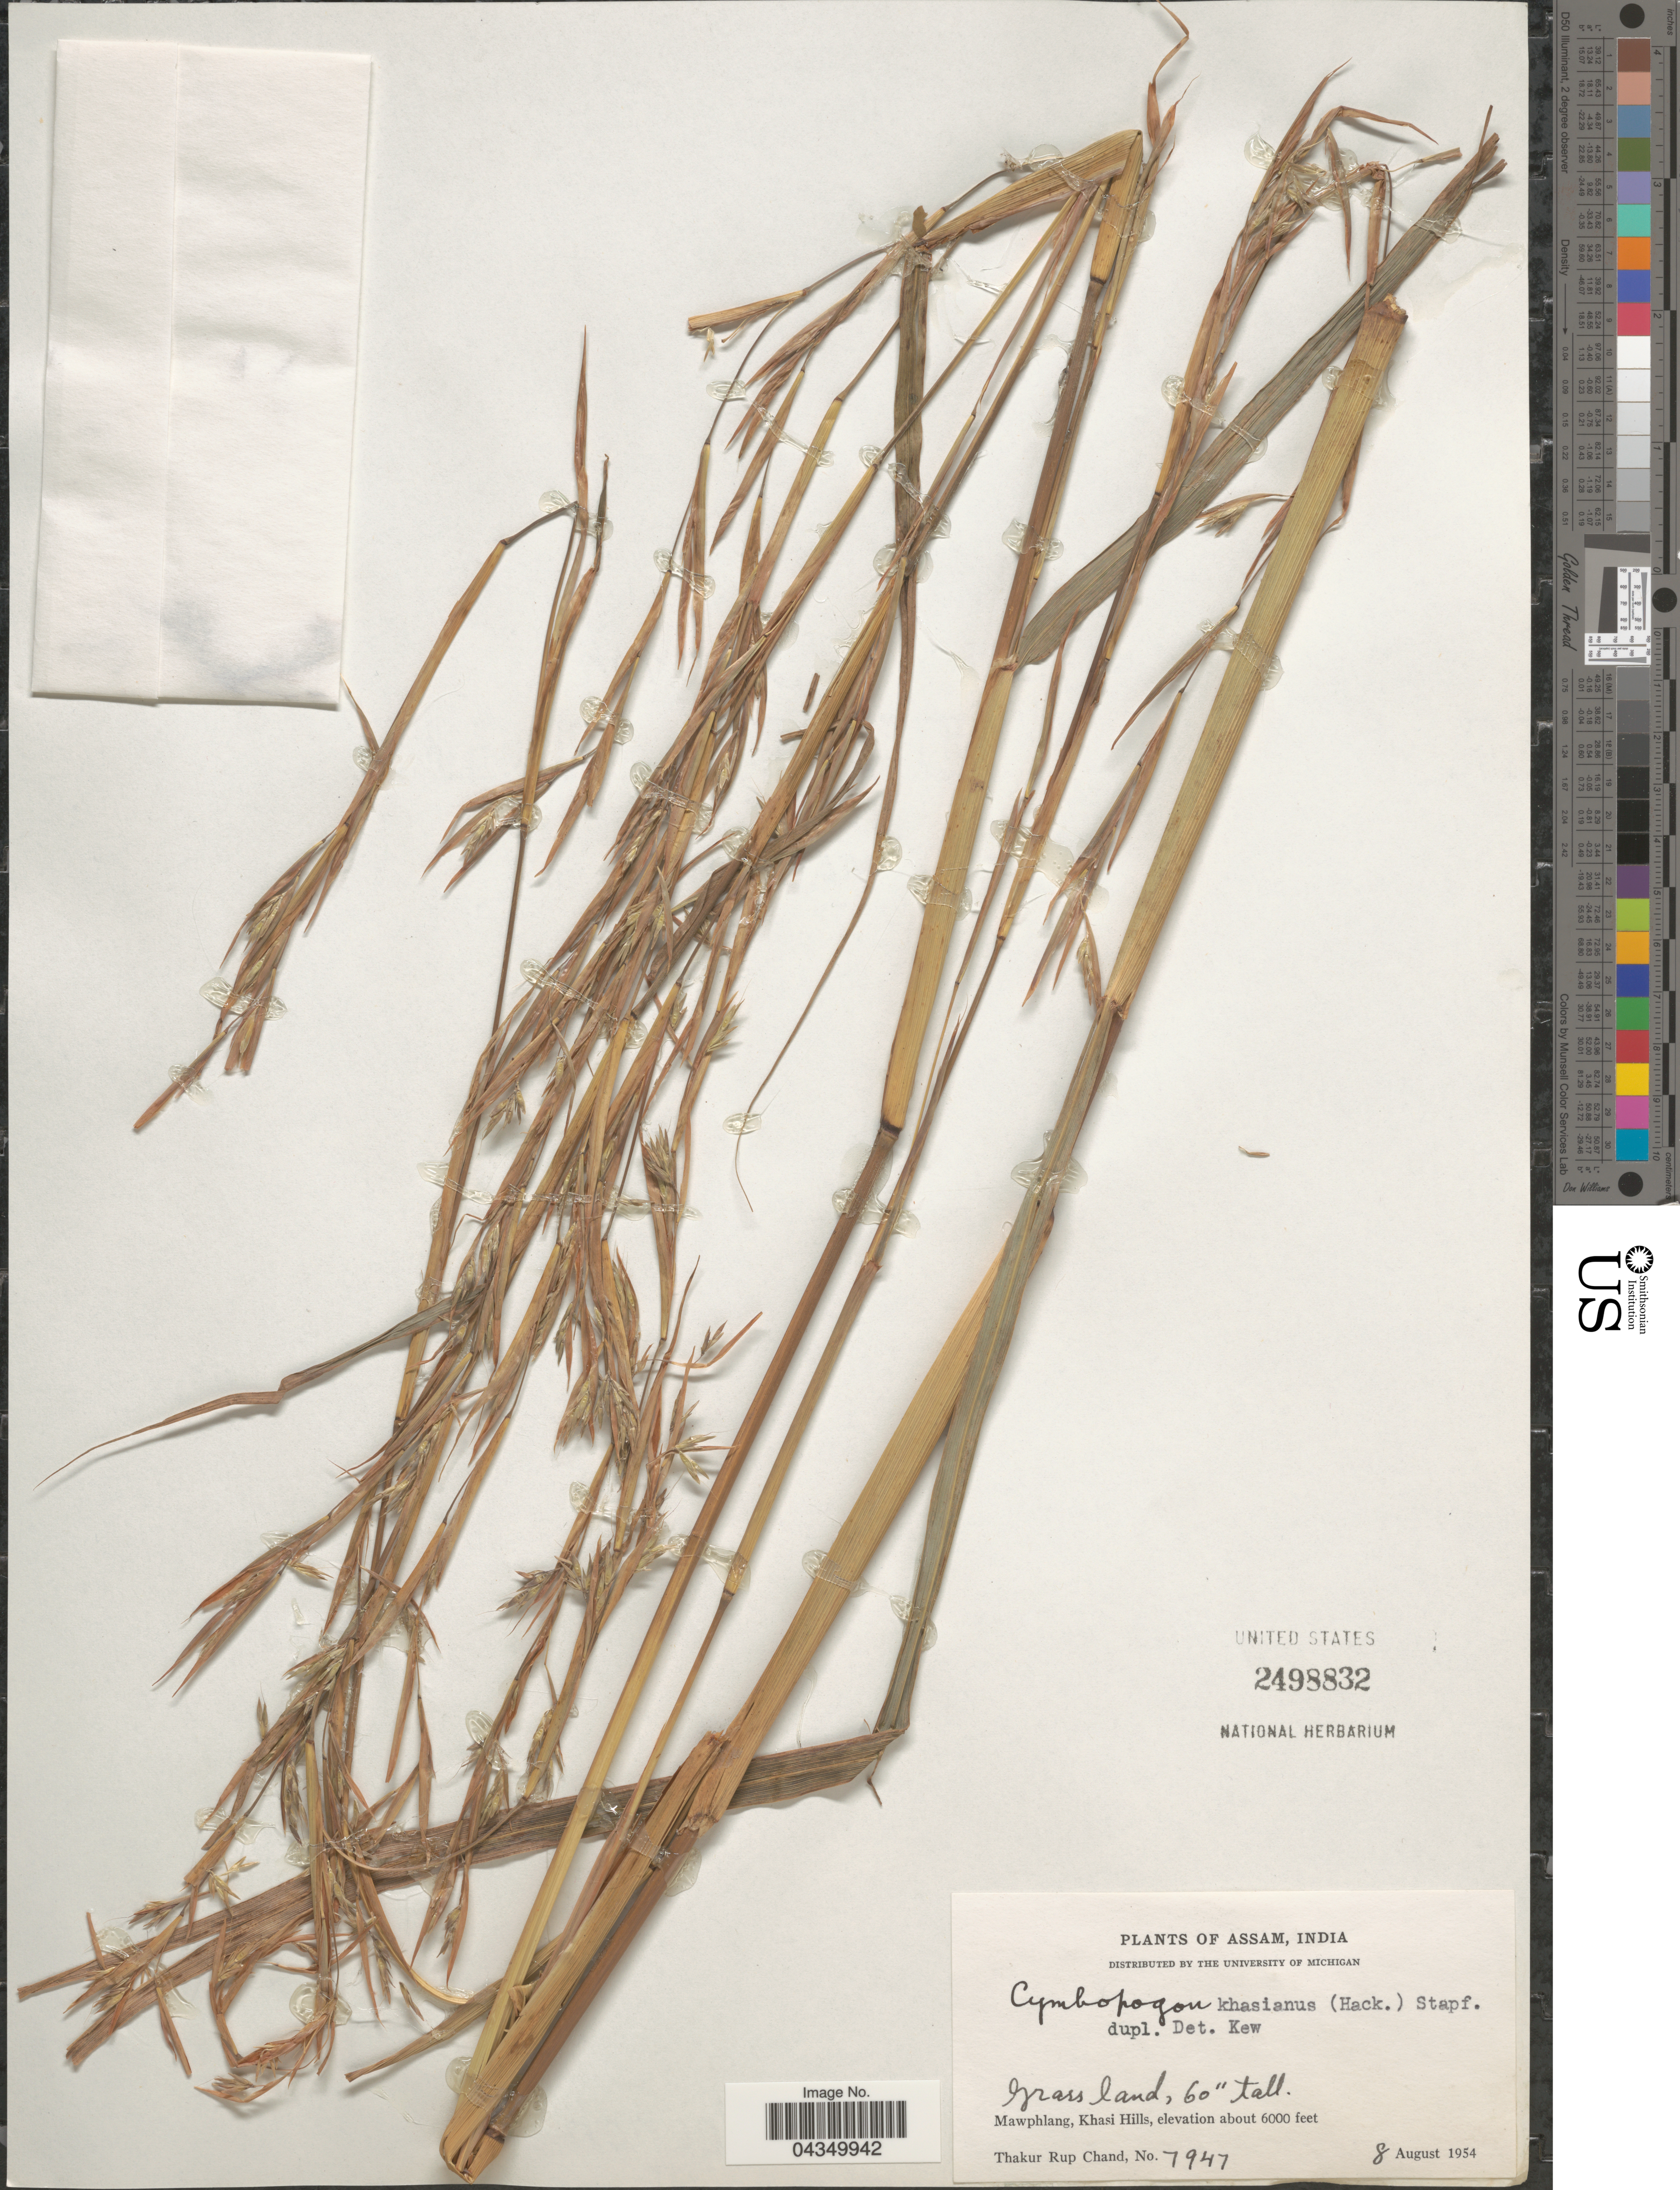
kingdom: Plantae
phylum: Tracheophyta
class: Liliopsida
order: Poales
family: Poaceae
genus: Cymbopogon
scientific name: Cymbopogon khasianus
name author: (Hack.) Stapf ex Bor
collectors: T. R. Chand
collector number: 7947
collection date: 1954-08-08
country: India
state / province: Meghalaya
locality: Mawphlang, Khasi Hills.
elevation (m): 1829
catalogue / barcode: US 2498832